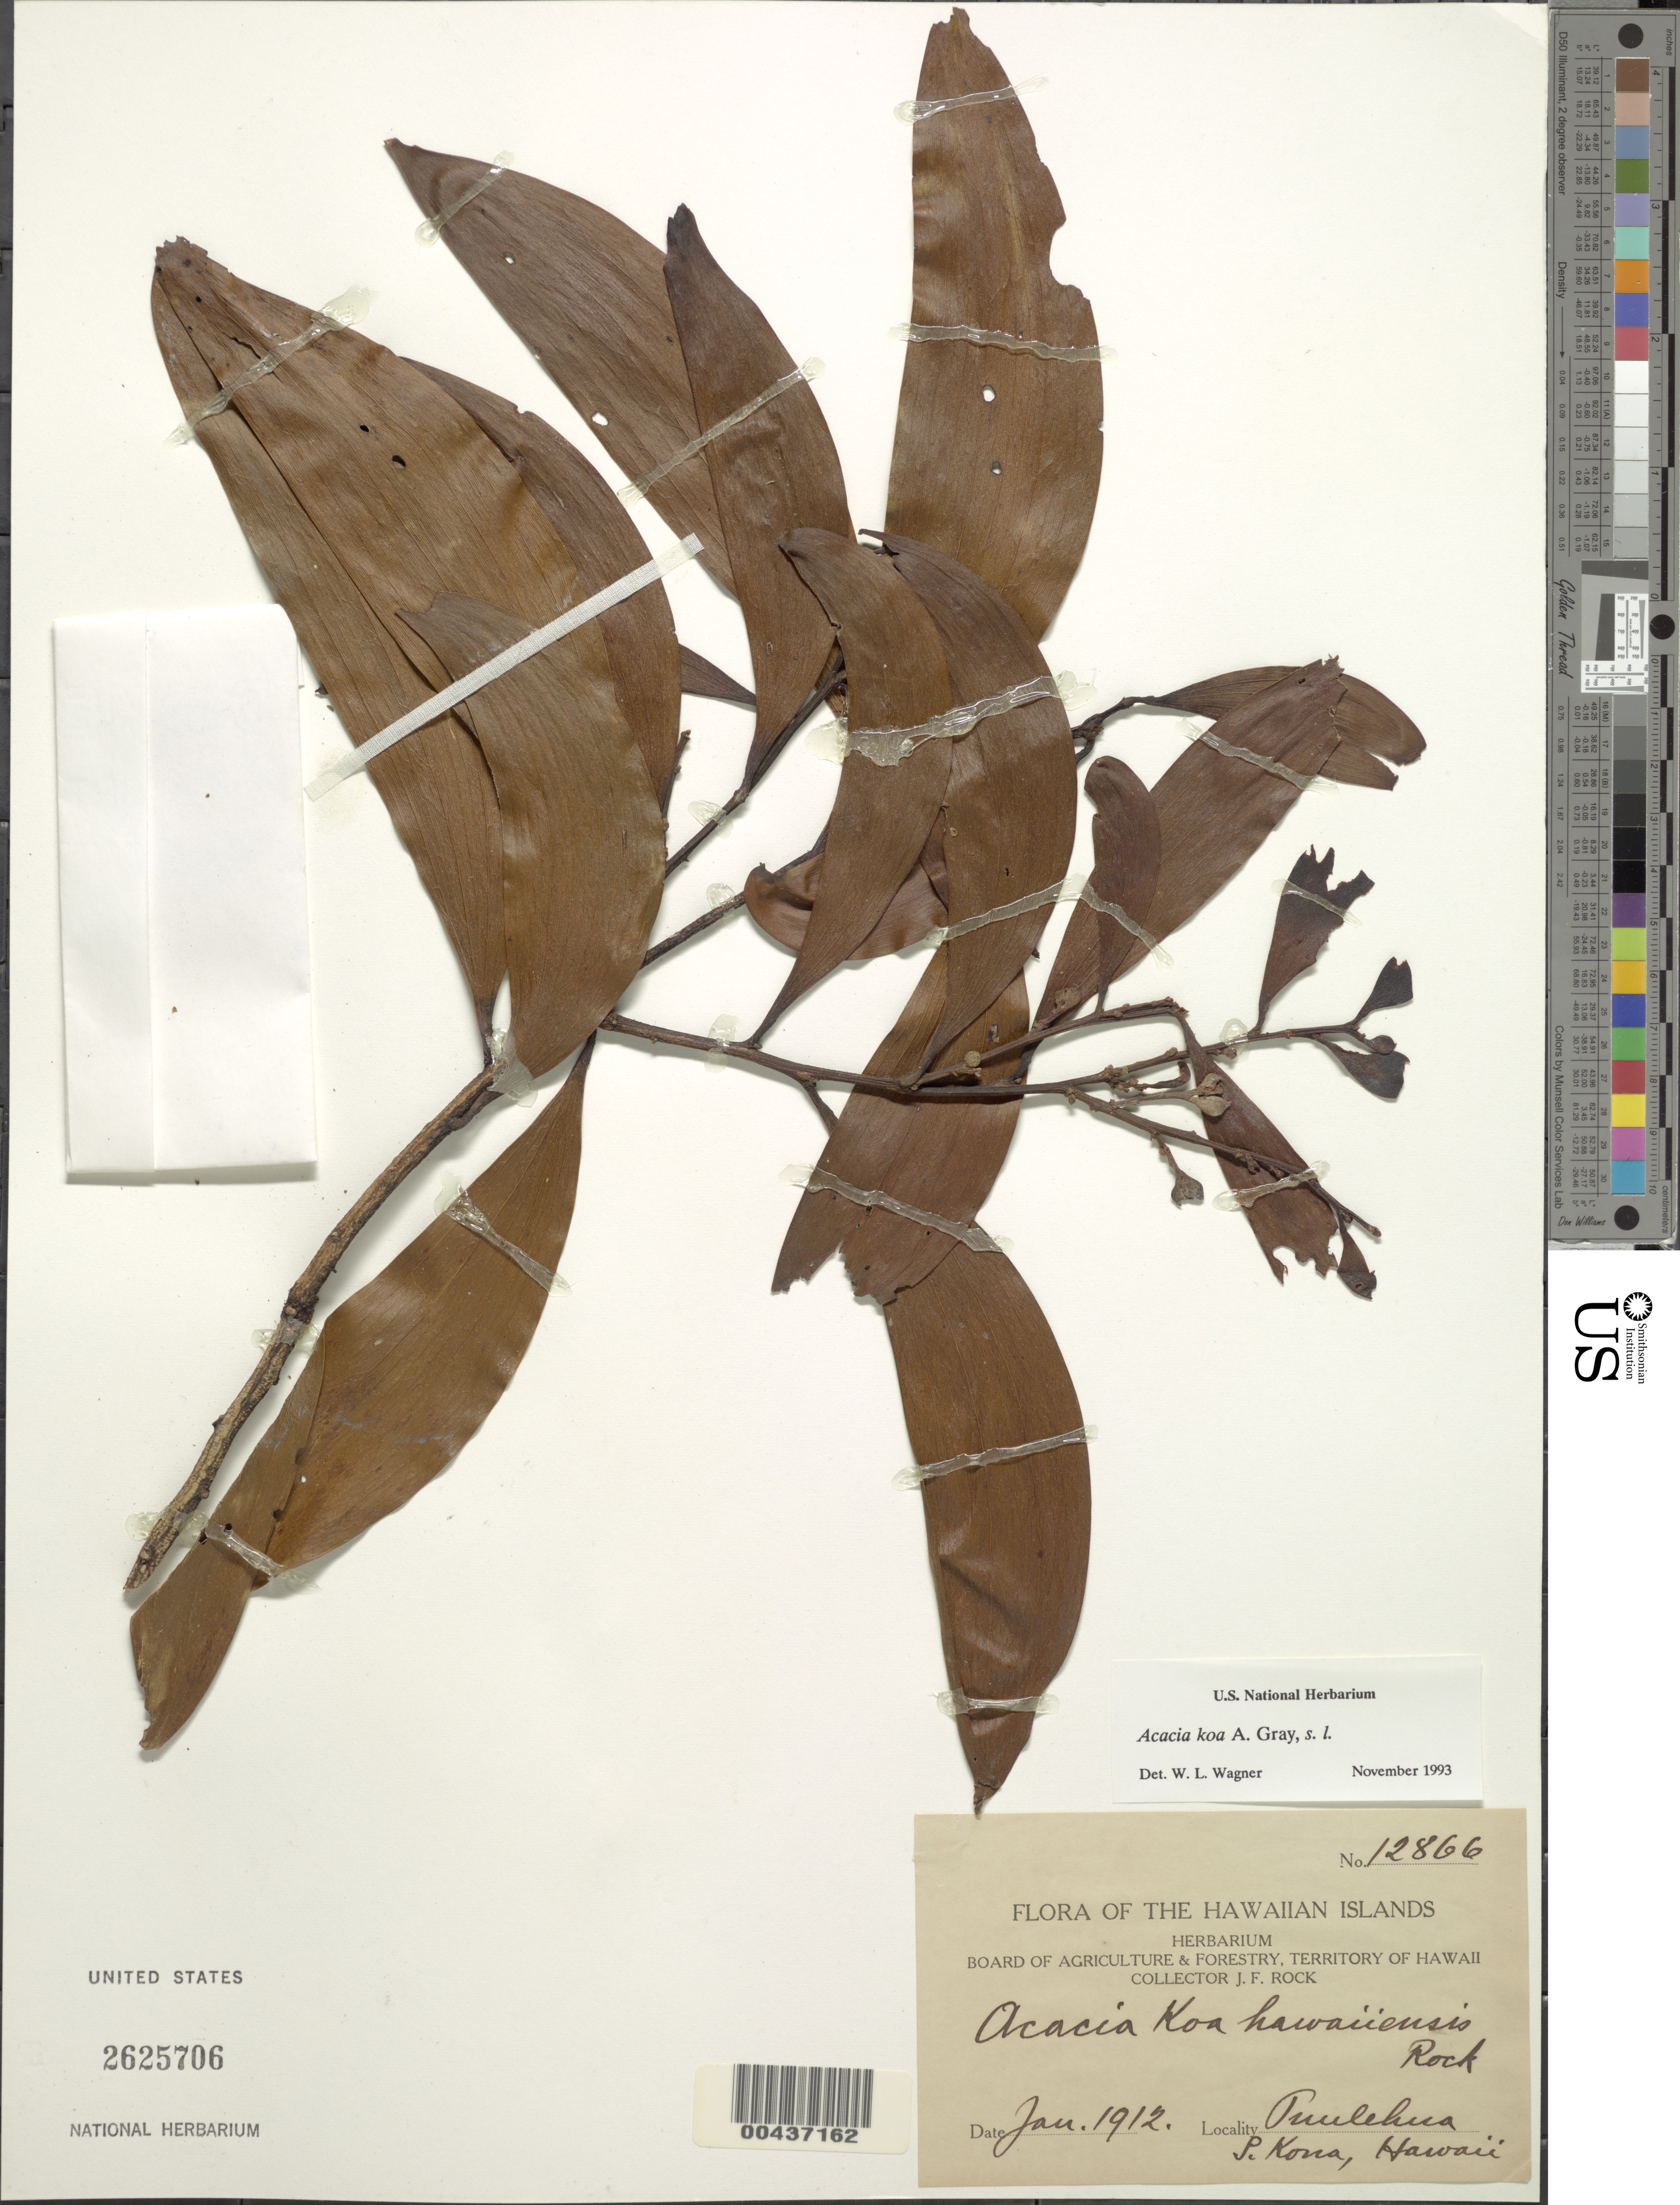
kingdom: Plantae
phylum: Tracheophyta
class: Magnoliopsida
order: Fabales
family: Fabaceae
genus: Acacia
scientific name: Acacia koa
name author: A. Gray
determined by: Wagner, W. L., (BOT), Smithsonian Institution - National Museum of Natural History (UNITED STATES)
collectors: J. F. Rock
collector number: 12866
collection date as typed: Jan 1912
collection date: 1912-01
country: United States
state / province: Hawaii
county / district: Hawaii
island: Hawaii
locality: Puulehua, S Kona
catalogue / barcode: US 2625706